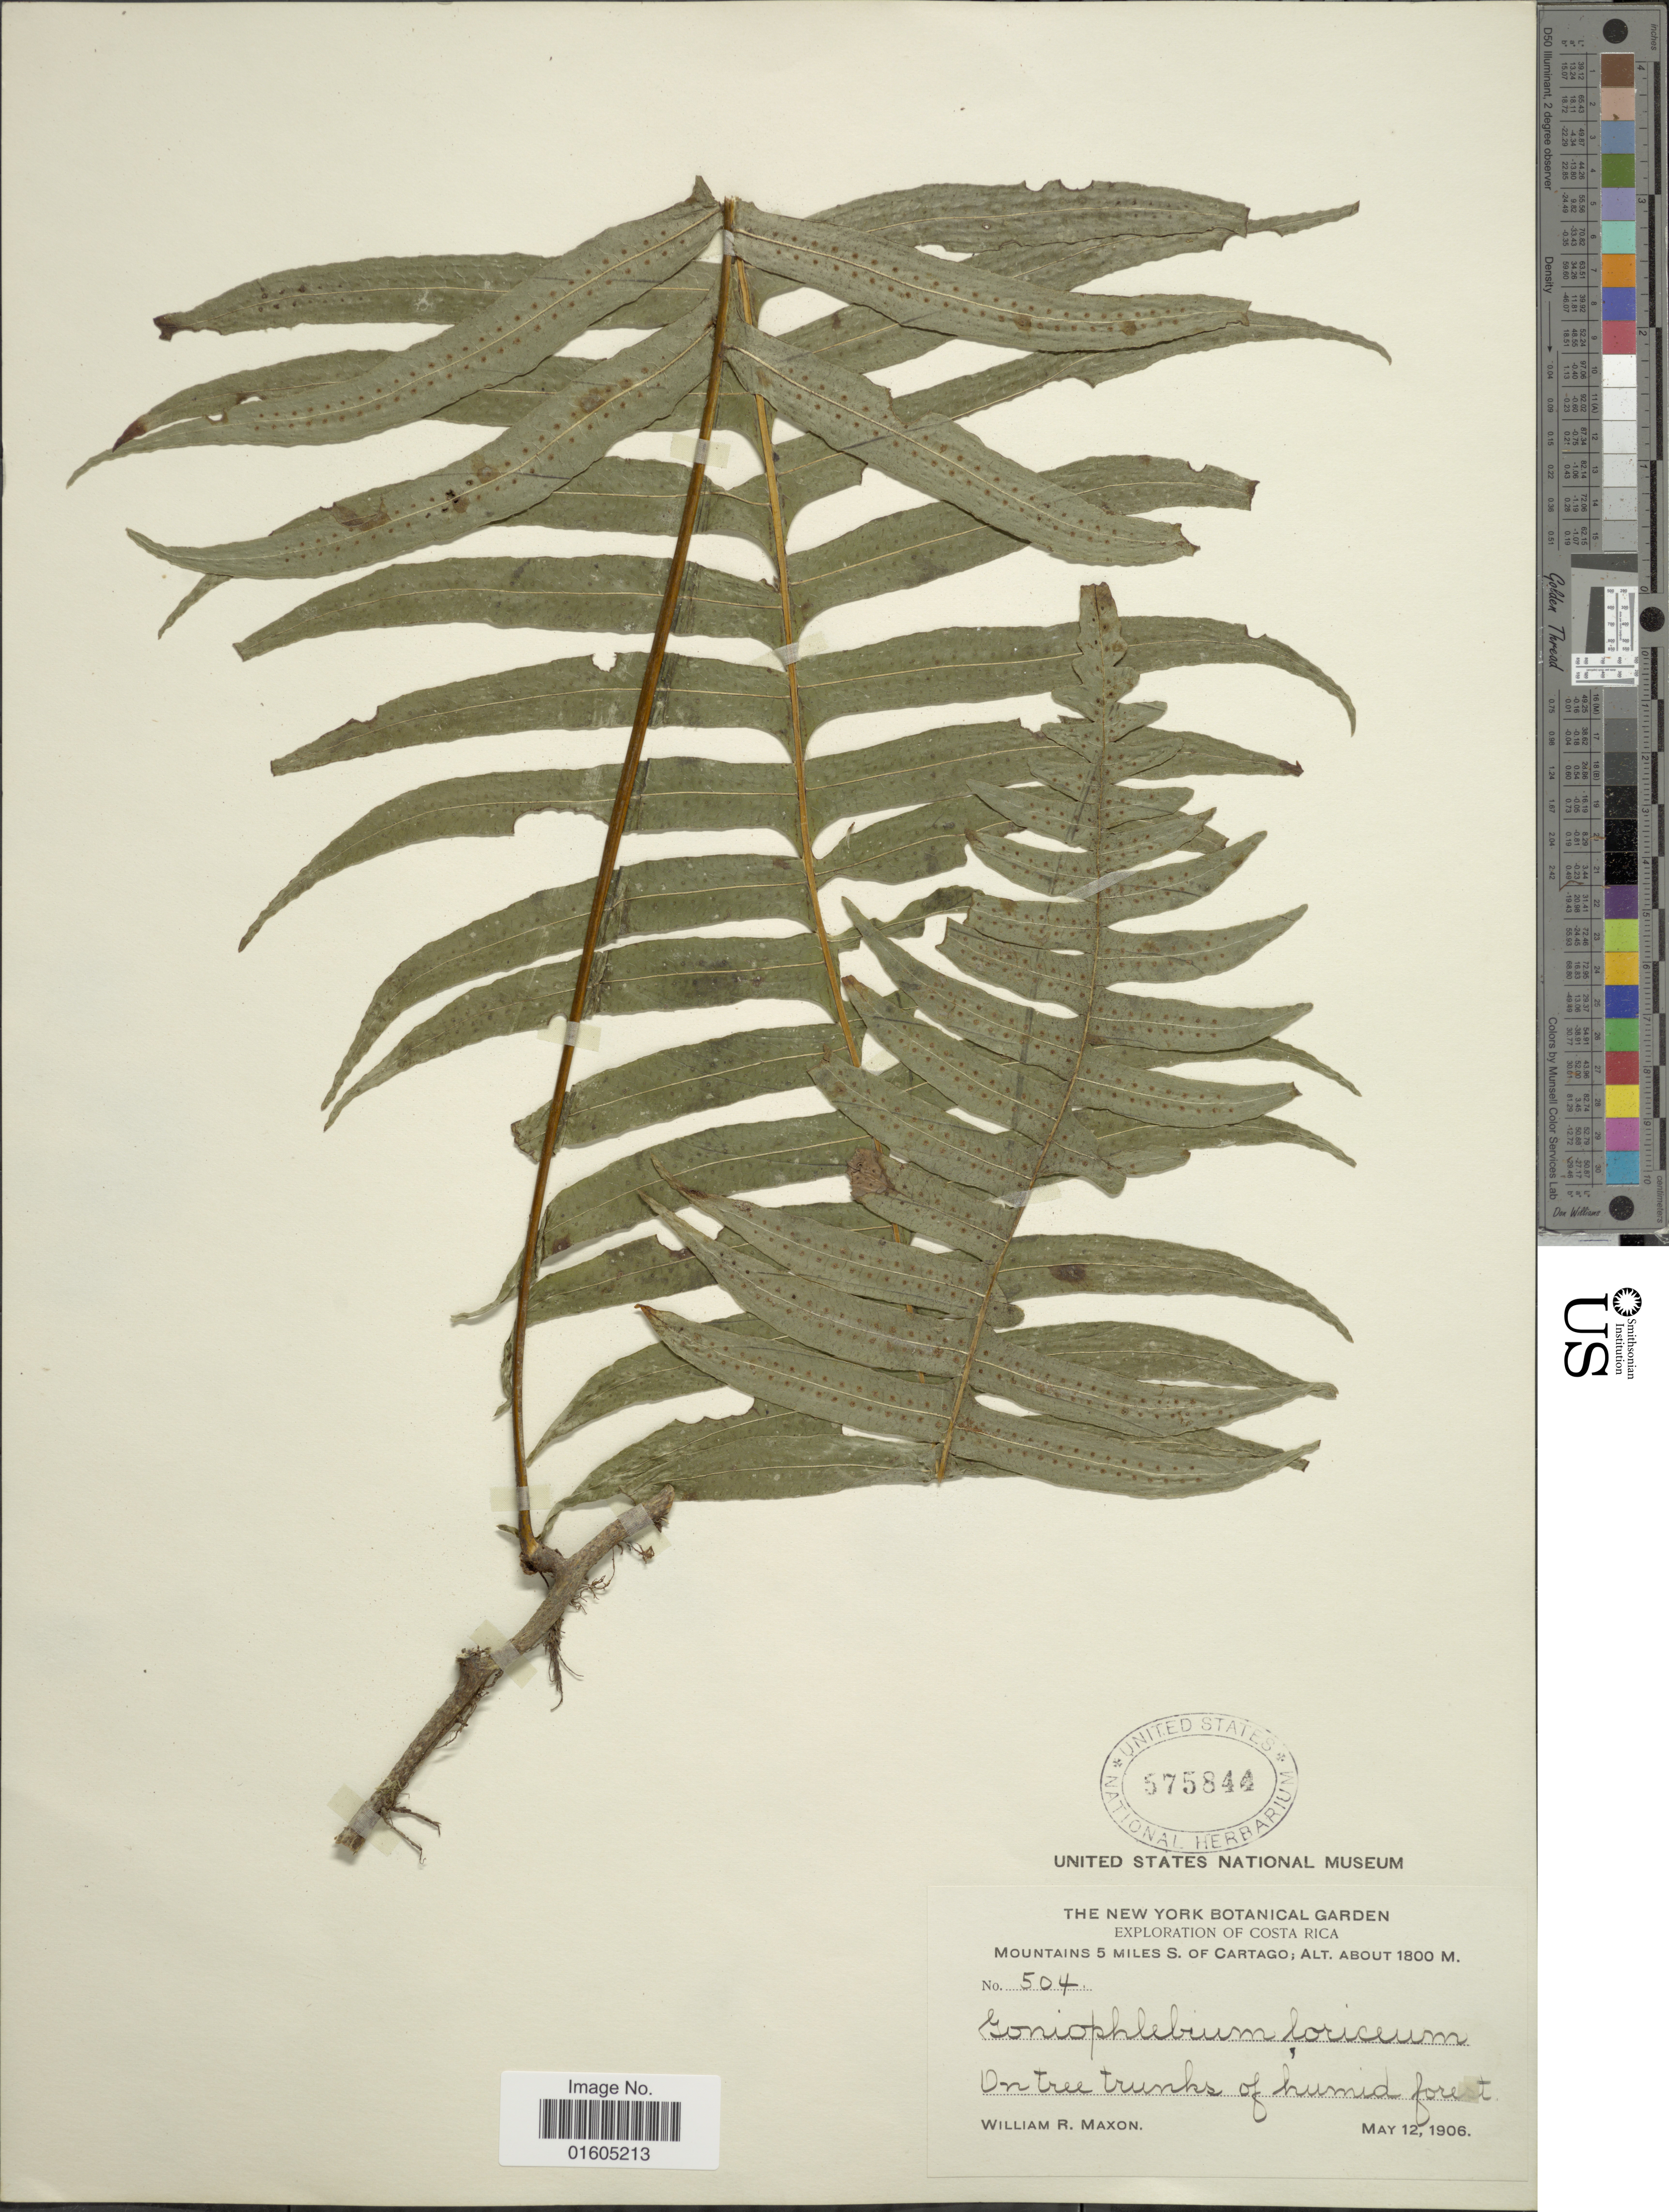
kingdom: Plantae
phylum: Tracheophyta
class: Polypodiopsida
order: Polypodiales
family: Polypodiaceae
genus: Serpocaulon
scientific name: Serpocaulon loriceum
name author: (L.) A.R. Sm.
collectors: W. R. Maxon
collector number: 504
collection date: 1906-05-12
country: Costa Rica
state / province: Cartago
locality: Costa Rica. Mountains 5 miles S. of Cartago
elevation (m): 1800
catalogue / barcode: US 575844